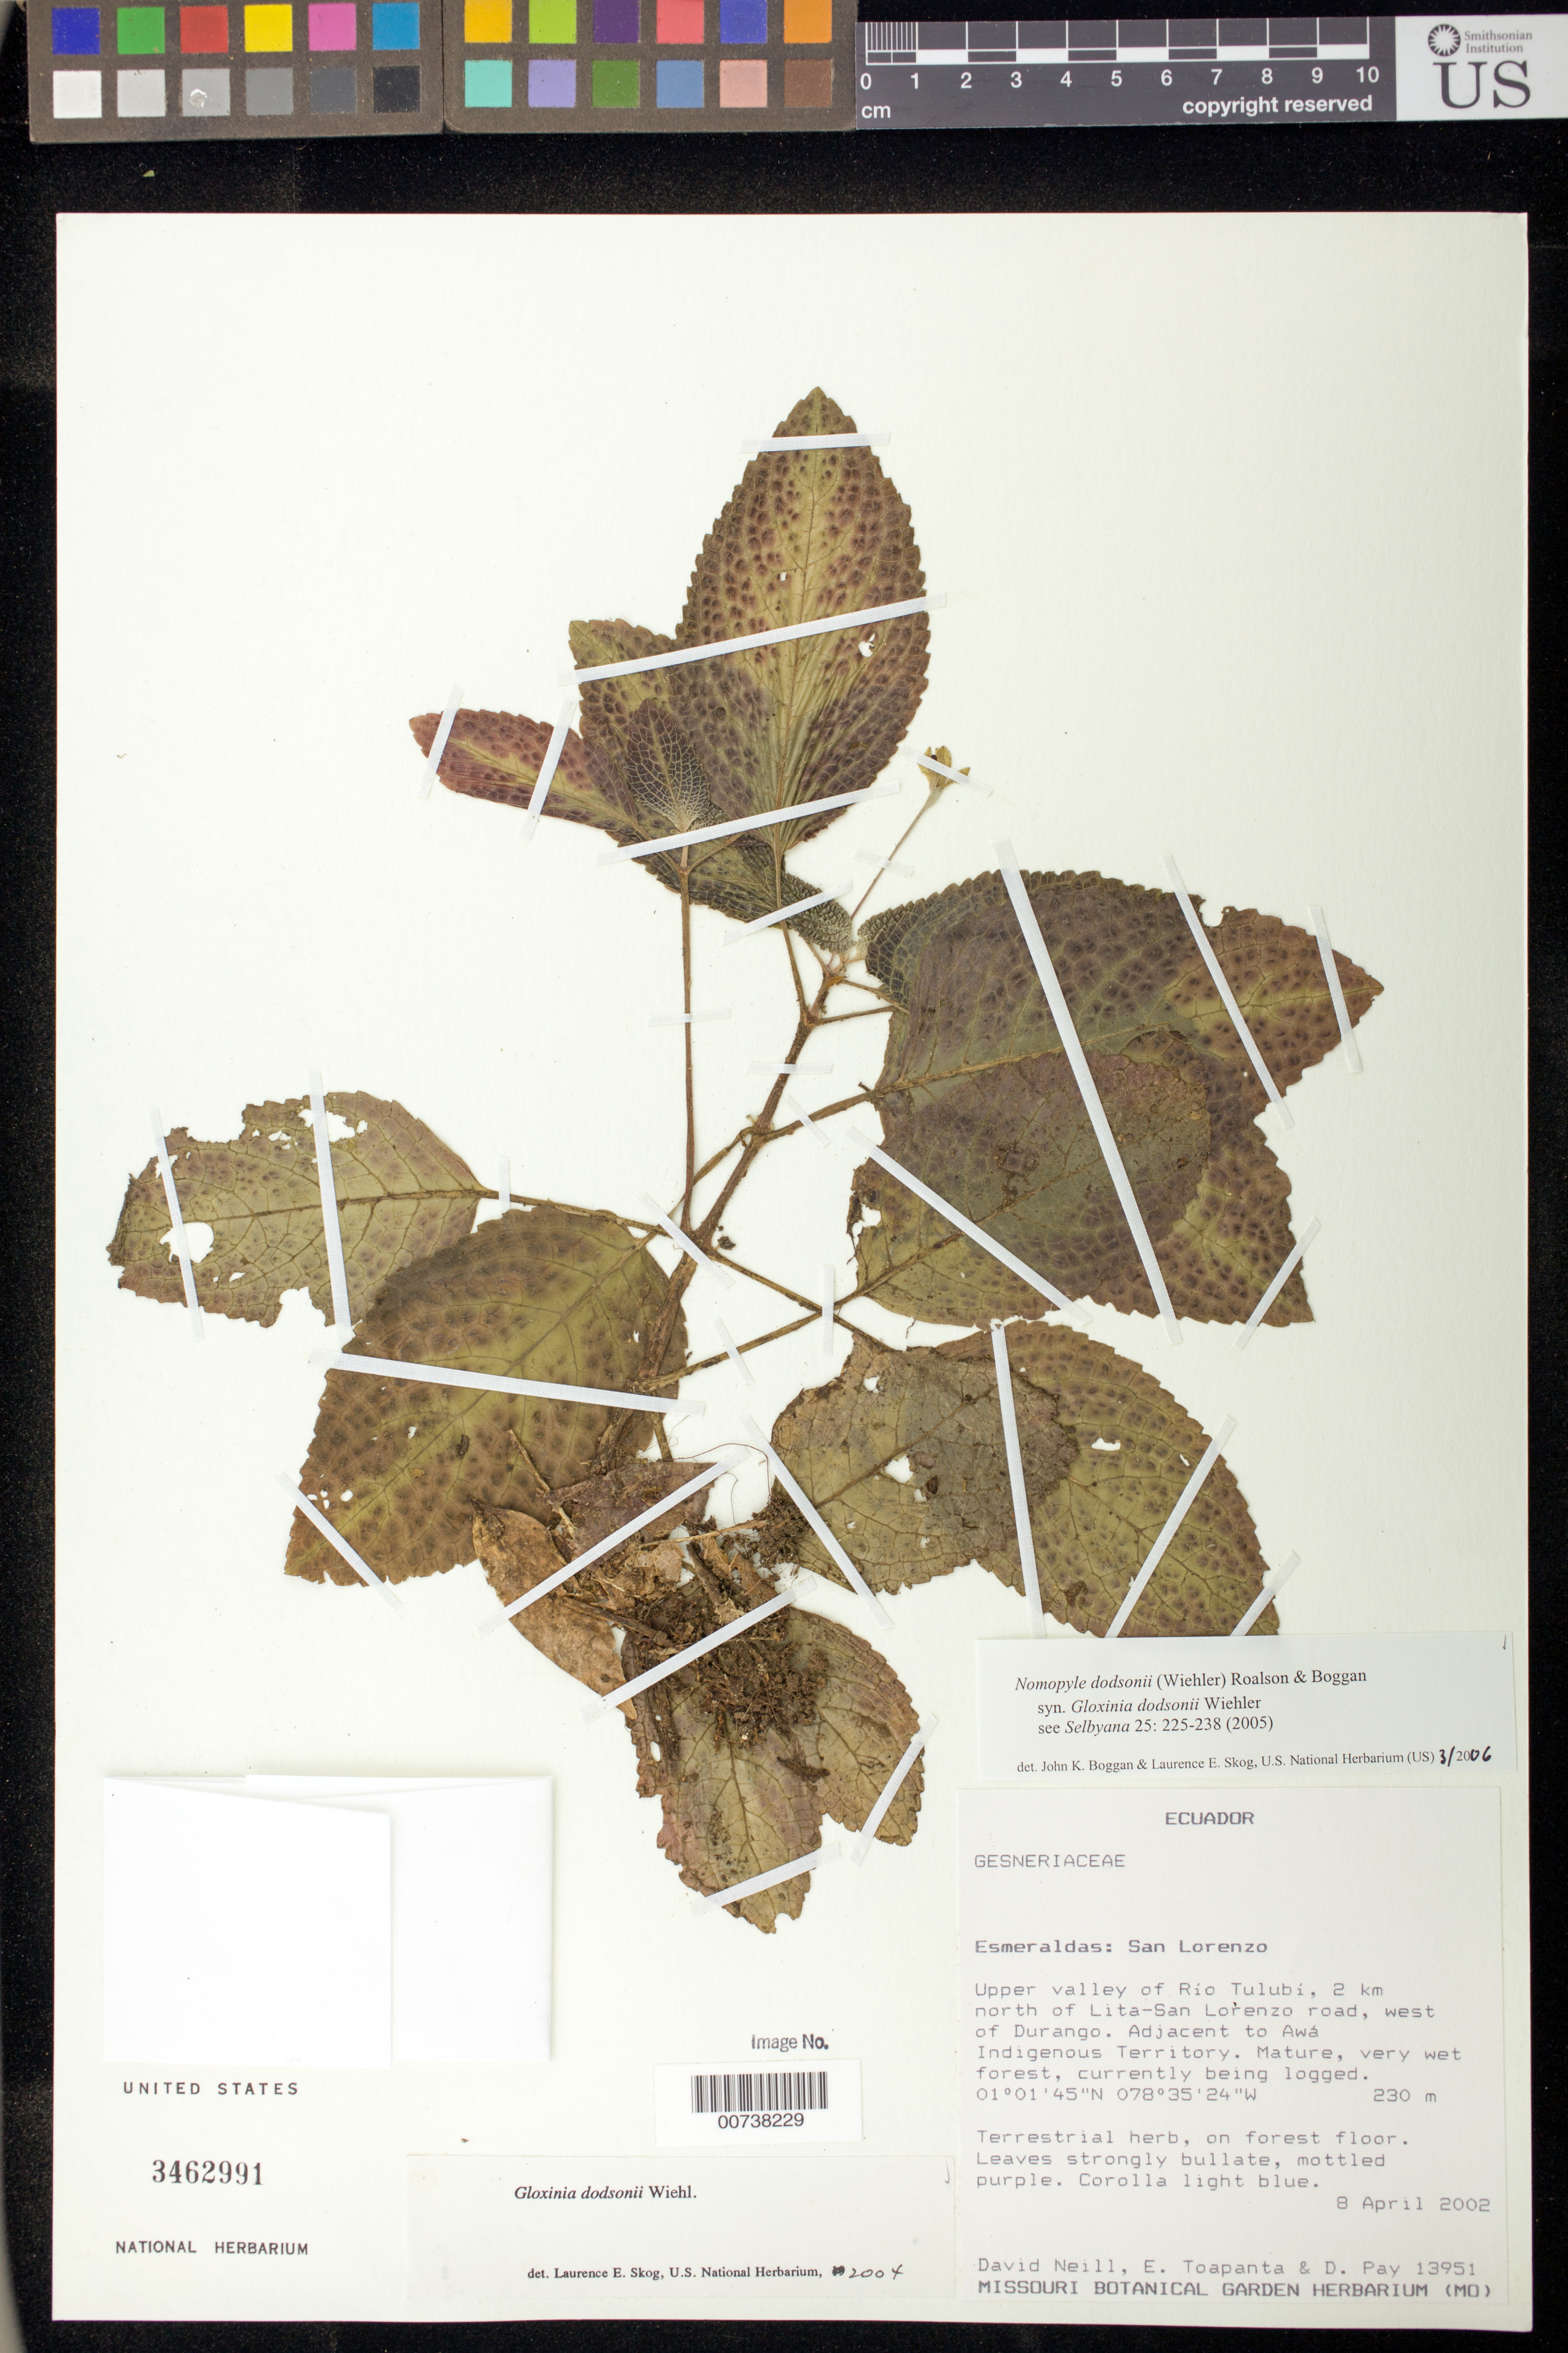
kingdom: Plantae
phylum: Tracheophyta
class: Magnoliopsida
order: Lamiales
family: Gesneriaceae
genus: Nomopyle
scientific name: Nomopyle dodsonii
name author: (Wiehler) Roalson & Boggan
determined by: Boggan, J. K.; Skog, L. E.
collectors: D. A. Neill, E. Toapanta & D. Pay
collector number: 13951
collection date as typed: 08 Apr 2002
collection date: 2002-04-08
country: Ecuador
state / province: Esmeraldas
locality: San Lorenzo. Upper valley of Río Tulubí, 2 km north of Lita-San Lorenzo road, west of Durango. Adjacent to Awá Indigenous Territory.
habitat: Mature, very wet forest, currently being logged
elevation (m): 230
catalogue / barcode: US 3462991